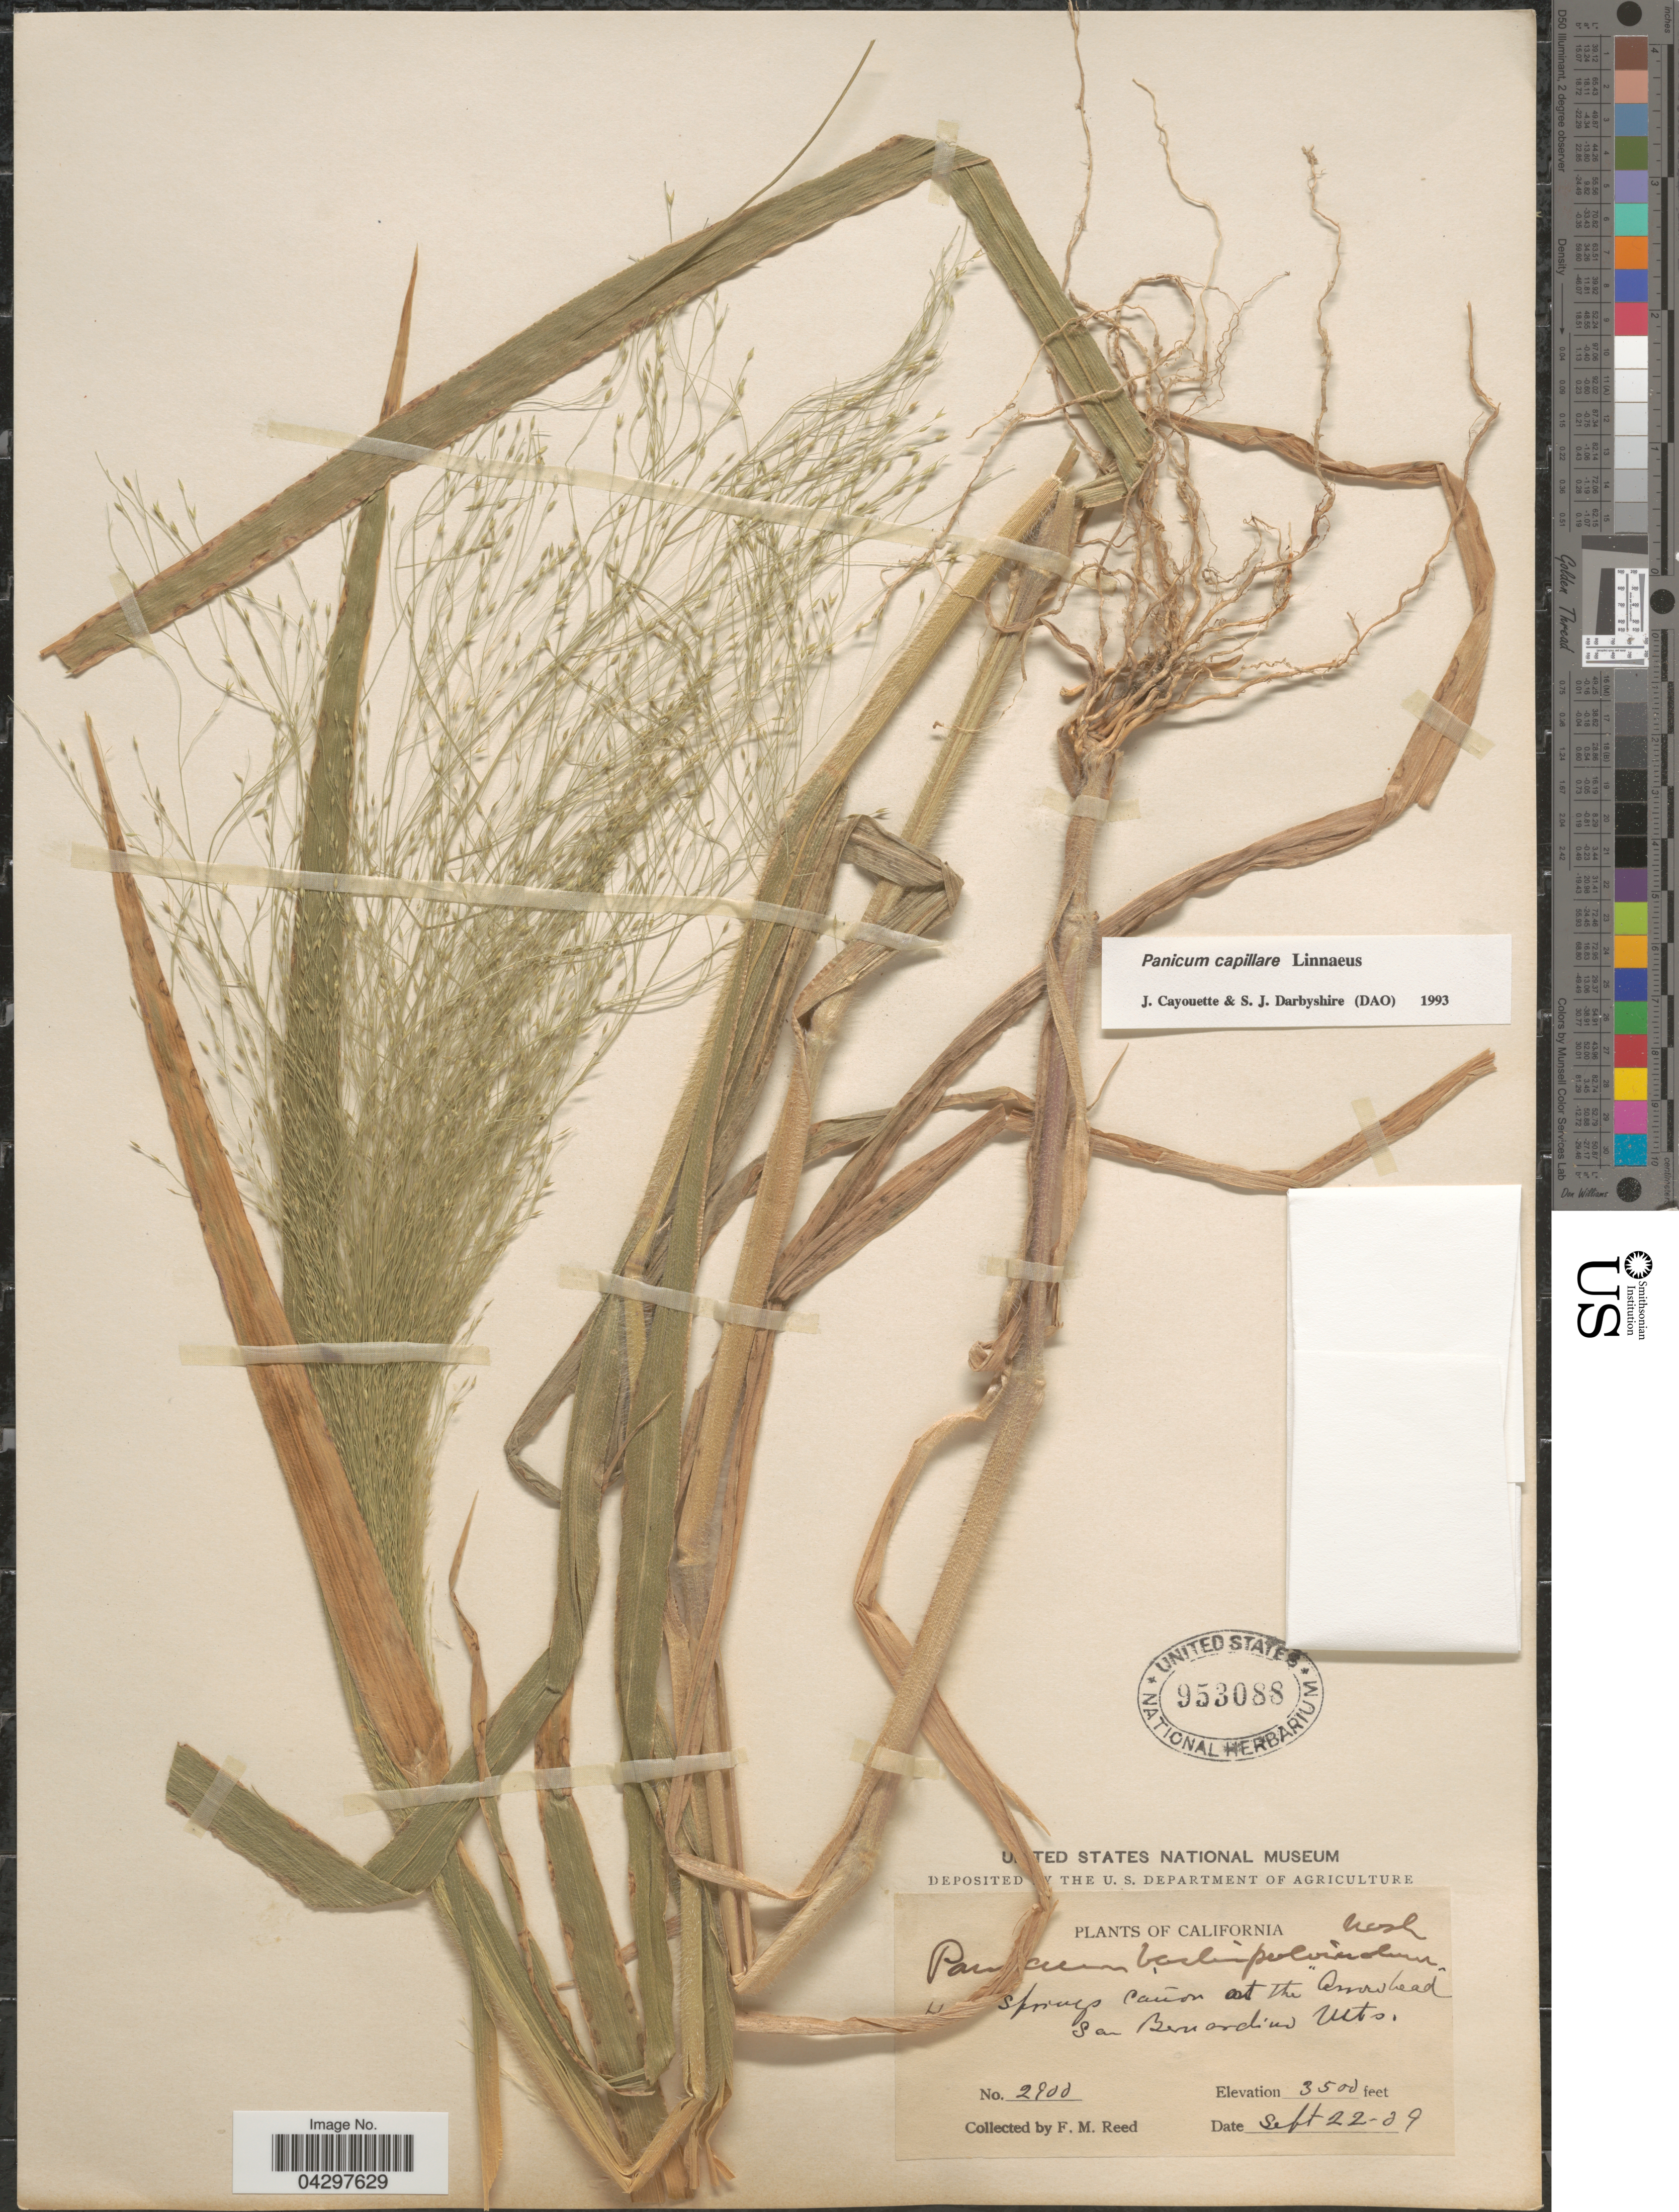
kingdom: Plantae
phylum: Tracheophyta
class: Liliopsida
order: Poales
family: Poaceae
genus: Panicum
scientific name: Panicum capillare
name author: L.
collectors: F. Reed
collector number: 2900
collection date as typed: Transcribed d/m/y: 22/9/9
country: United States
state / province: California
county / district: San Bernardino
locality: Spring Cañon at the "Arrowhead". San Bernardino Mts.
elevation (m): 1067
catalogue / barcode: US 953088